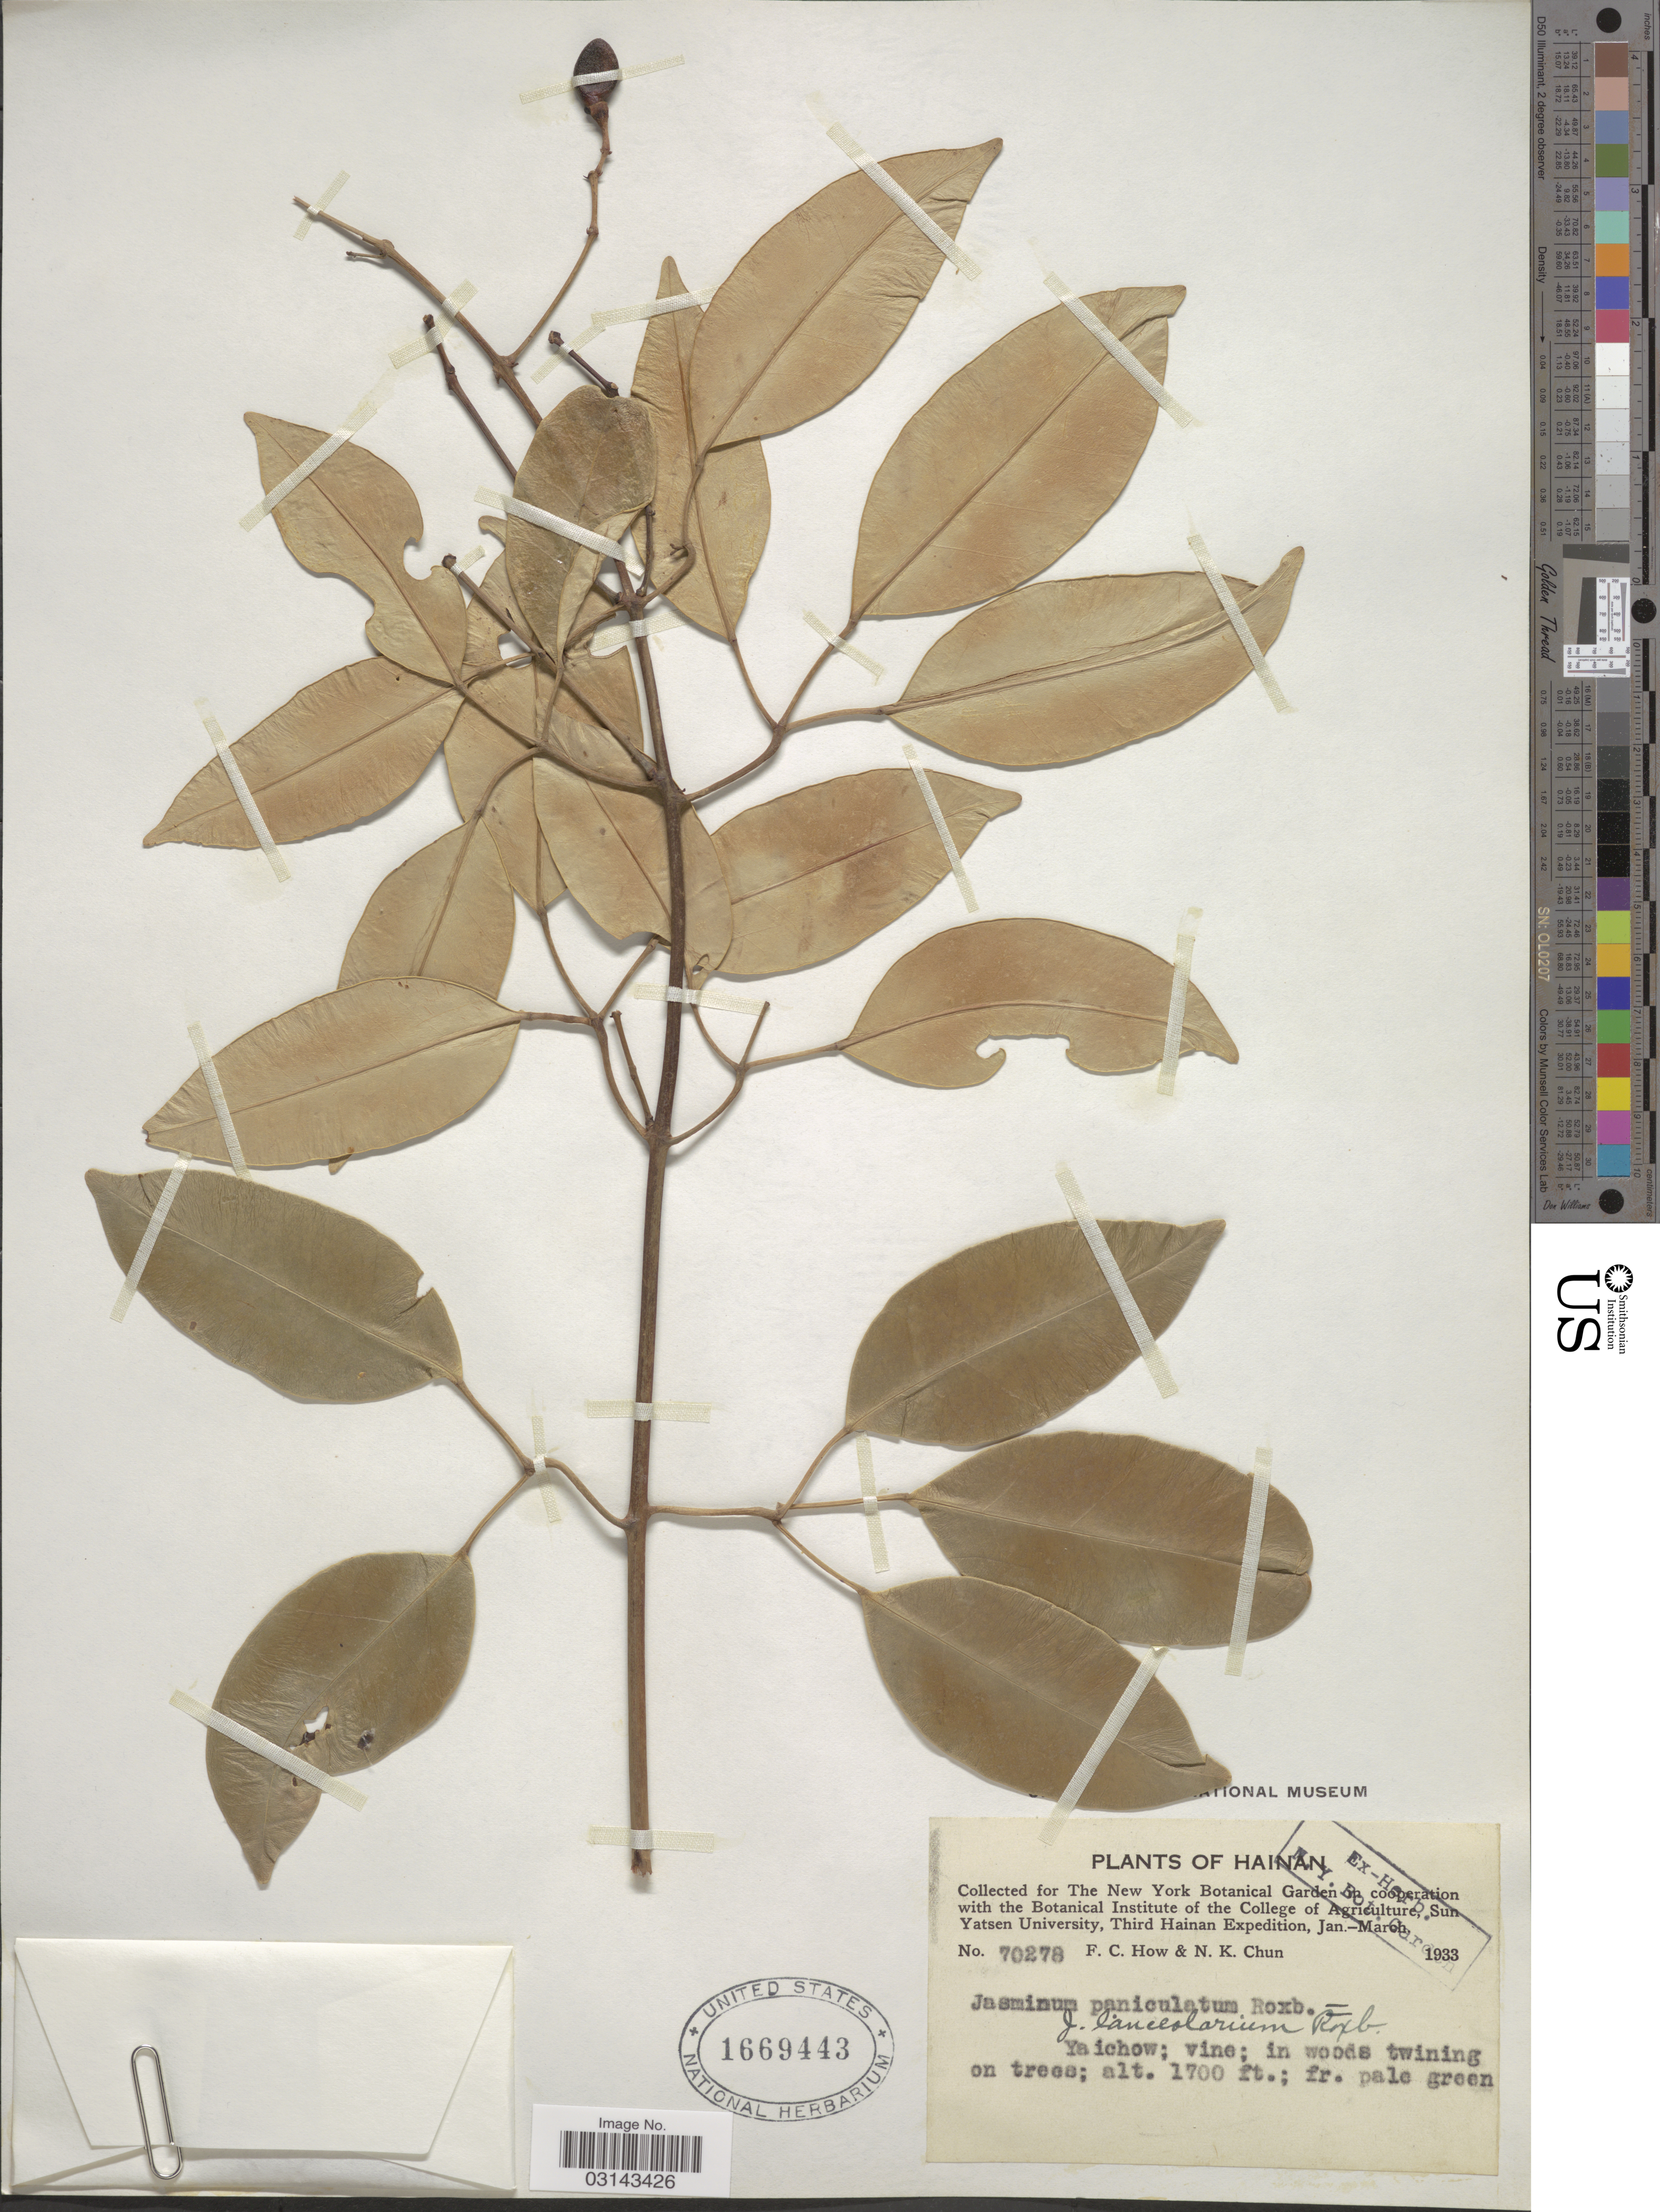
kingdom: Plantae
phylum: Tracheophyta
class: Magnoliopsida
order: Lamiales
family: Oleaceae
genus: Jasminum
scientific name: Jasminum lanceolarium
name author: Roxb.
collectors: F. C. How & N. K. Chun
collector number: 70278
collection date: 1933-01/1933-03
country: China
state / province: Hainan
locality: Yaichow.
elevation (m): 518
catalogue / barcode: US 1669443